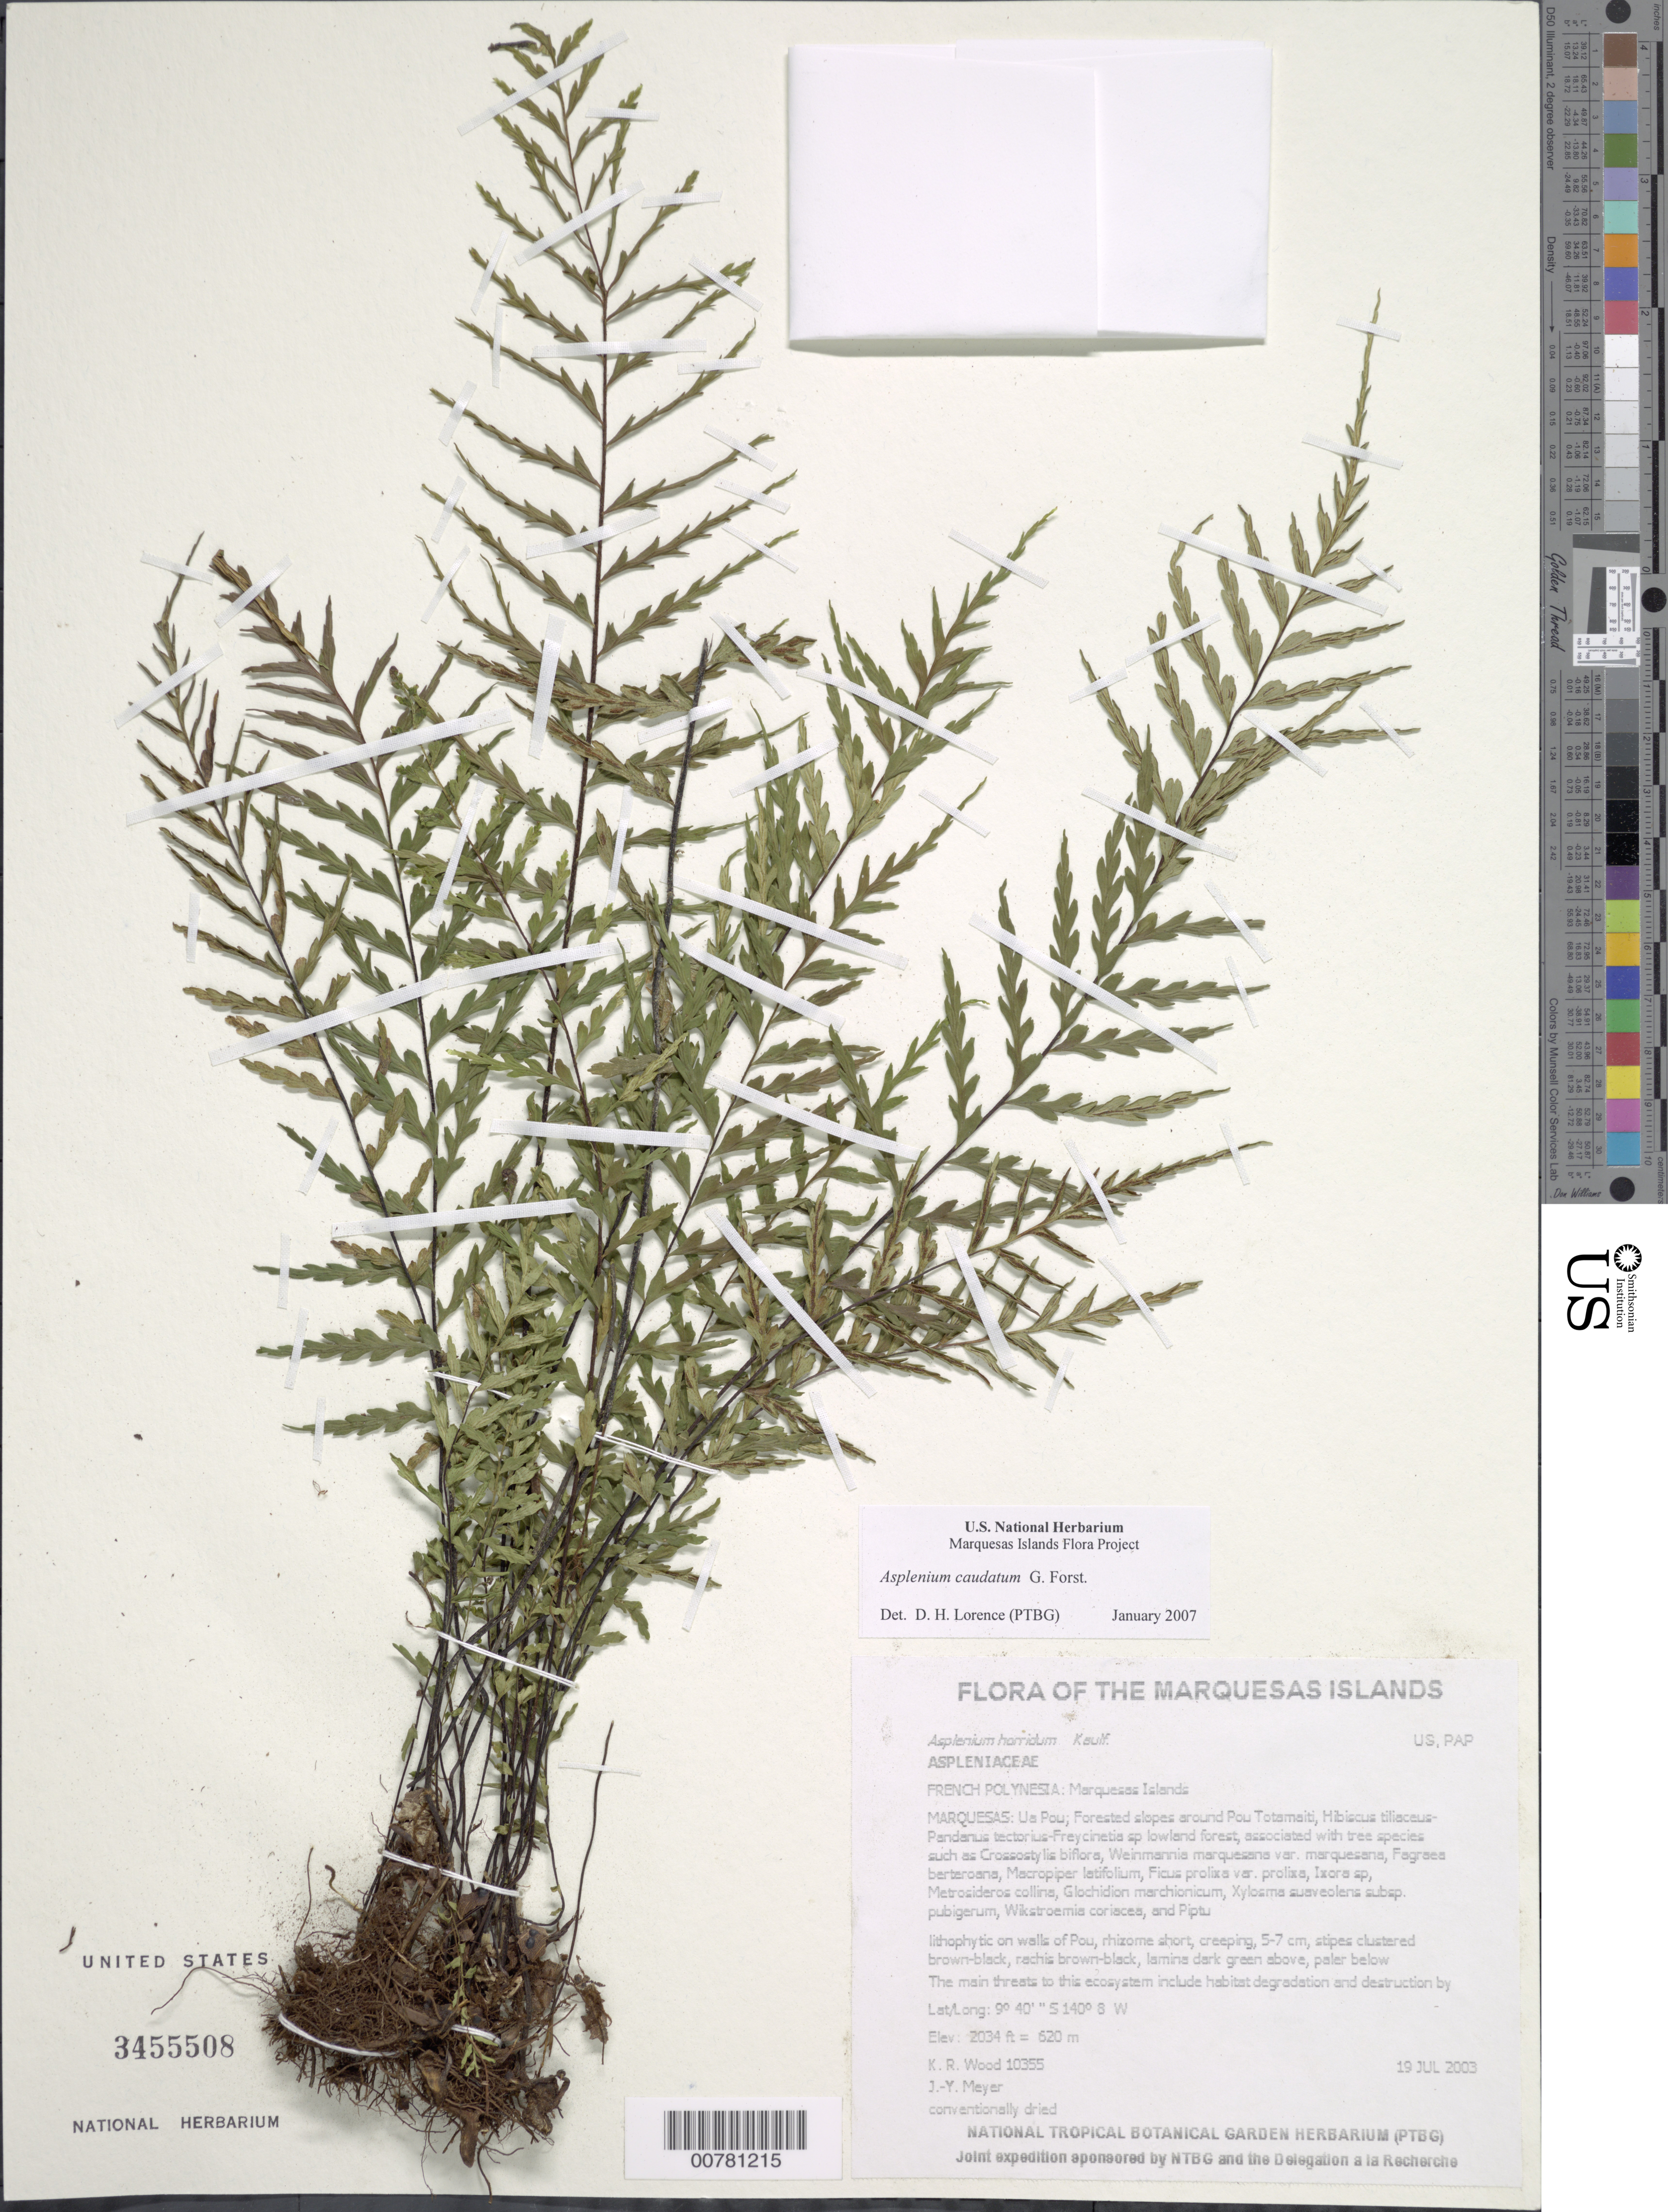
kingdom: Plantae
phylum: Tracheophyta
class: Polypodiopsida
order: Polypodiales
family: Aspleniaceae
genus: Asplenium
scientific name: Asplenium horridum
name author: Kaulf.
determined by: Wagner, W. L., (BOT), Smithsonian Institution - National Museum of Natural History (UNITED STATES)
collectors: K. R. Wood & J.-Y. Meyer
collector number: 10355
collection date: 2003-07-19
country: French Polynesia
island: Ua Pou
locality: Forested slopes around Pou Totamaiti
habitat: Hibiscus tiliaceus - Pandanus tectorius - Freycinetia sp lowland forest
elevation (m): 620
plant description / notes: Habitat degradation and destruction by feral pigs, catastrophic extinction through environmental events, predation by rats that eat seeds, competition with non-native plant taxa such as Ageratum conyzoides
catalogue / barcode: US 3455508